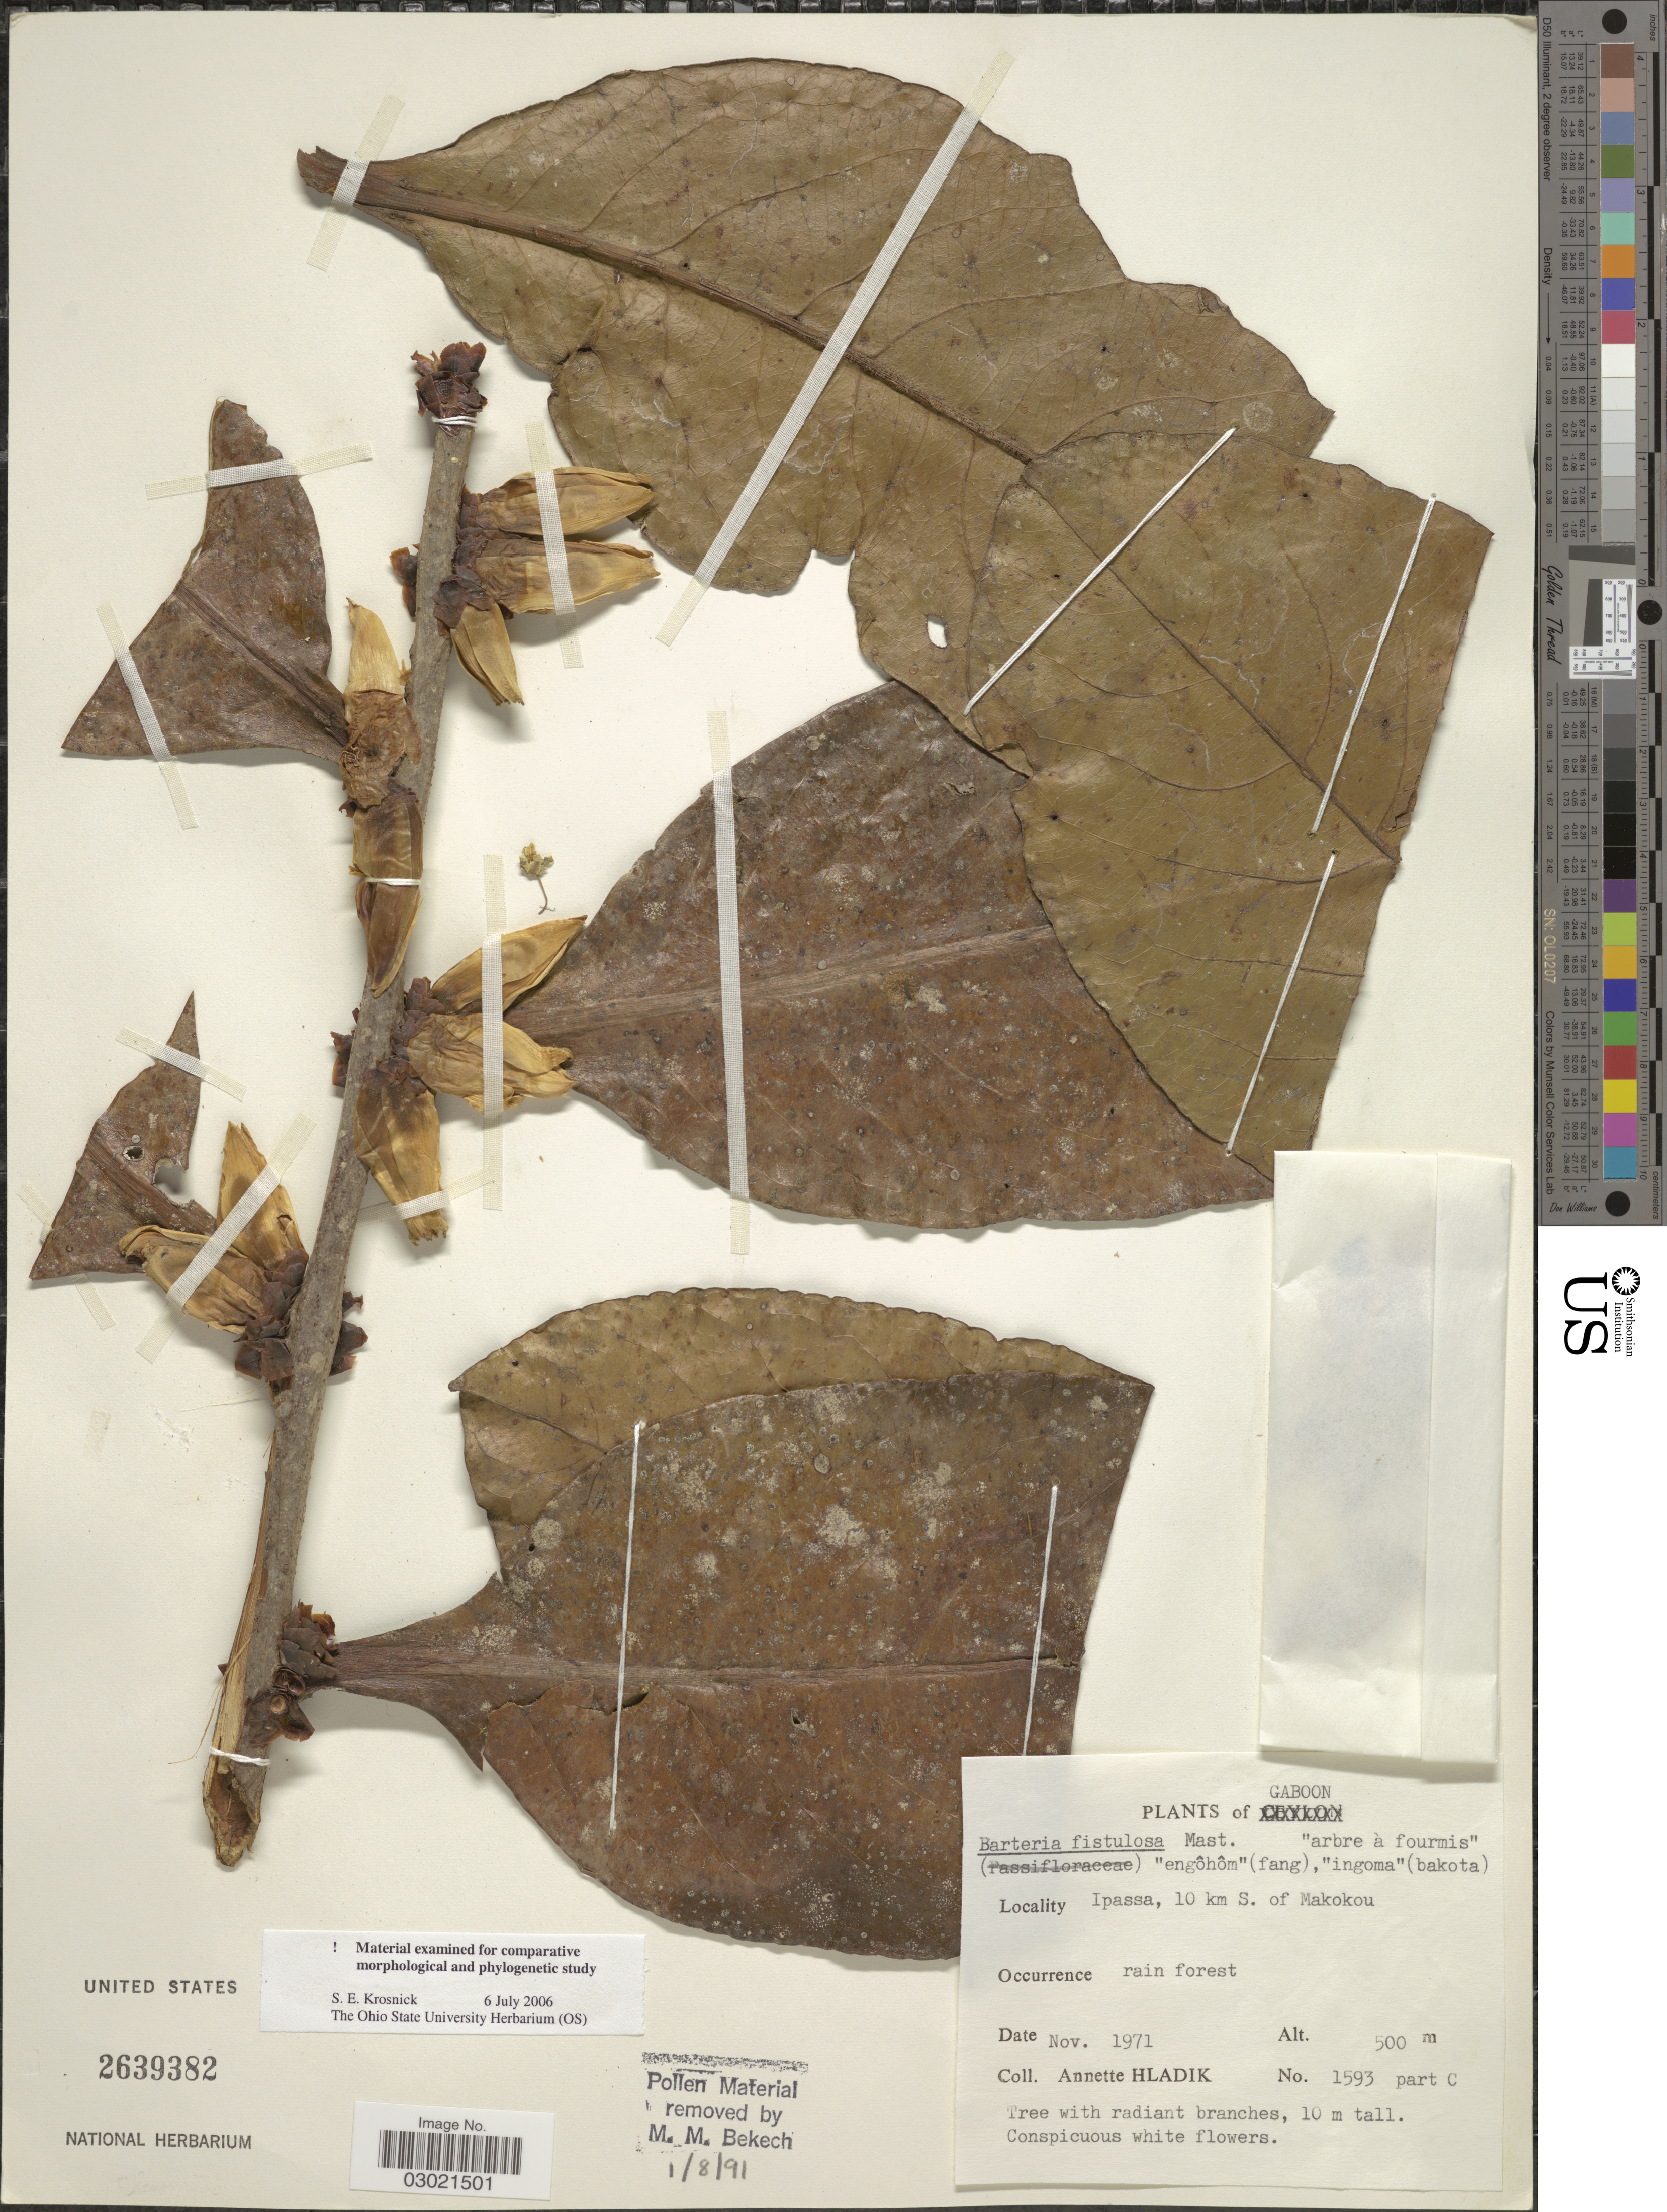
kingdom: Plantae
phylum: Tracheophyta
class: Magnoliopsida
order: Malpighiales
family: Passifloraceae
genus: Barteria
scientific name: Barteria fistulosa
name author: Mast.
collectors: A. Hladik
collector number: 1593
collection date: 1971-11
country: Gabon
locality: Ipassa, 10 km S. of Makokou.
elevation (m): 500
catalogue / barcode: US 2639382